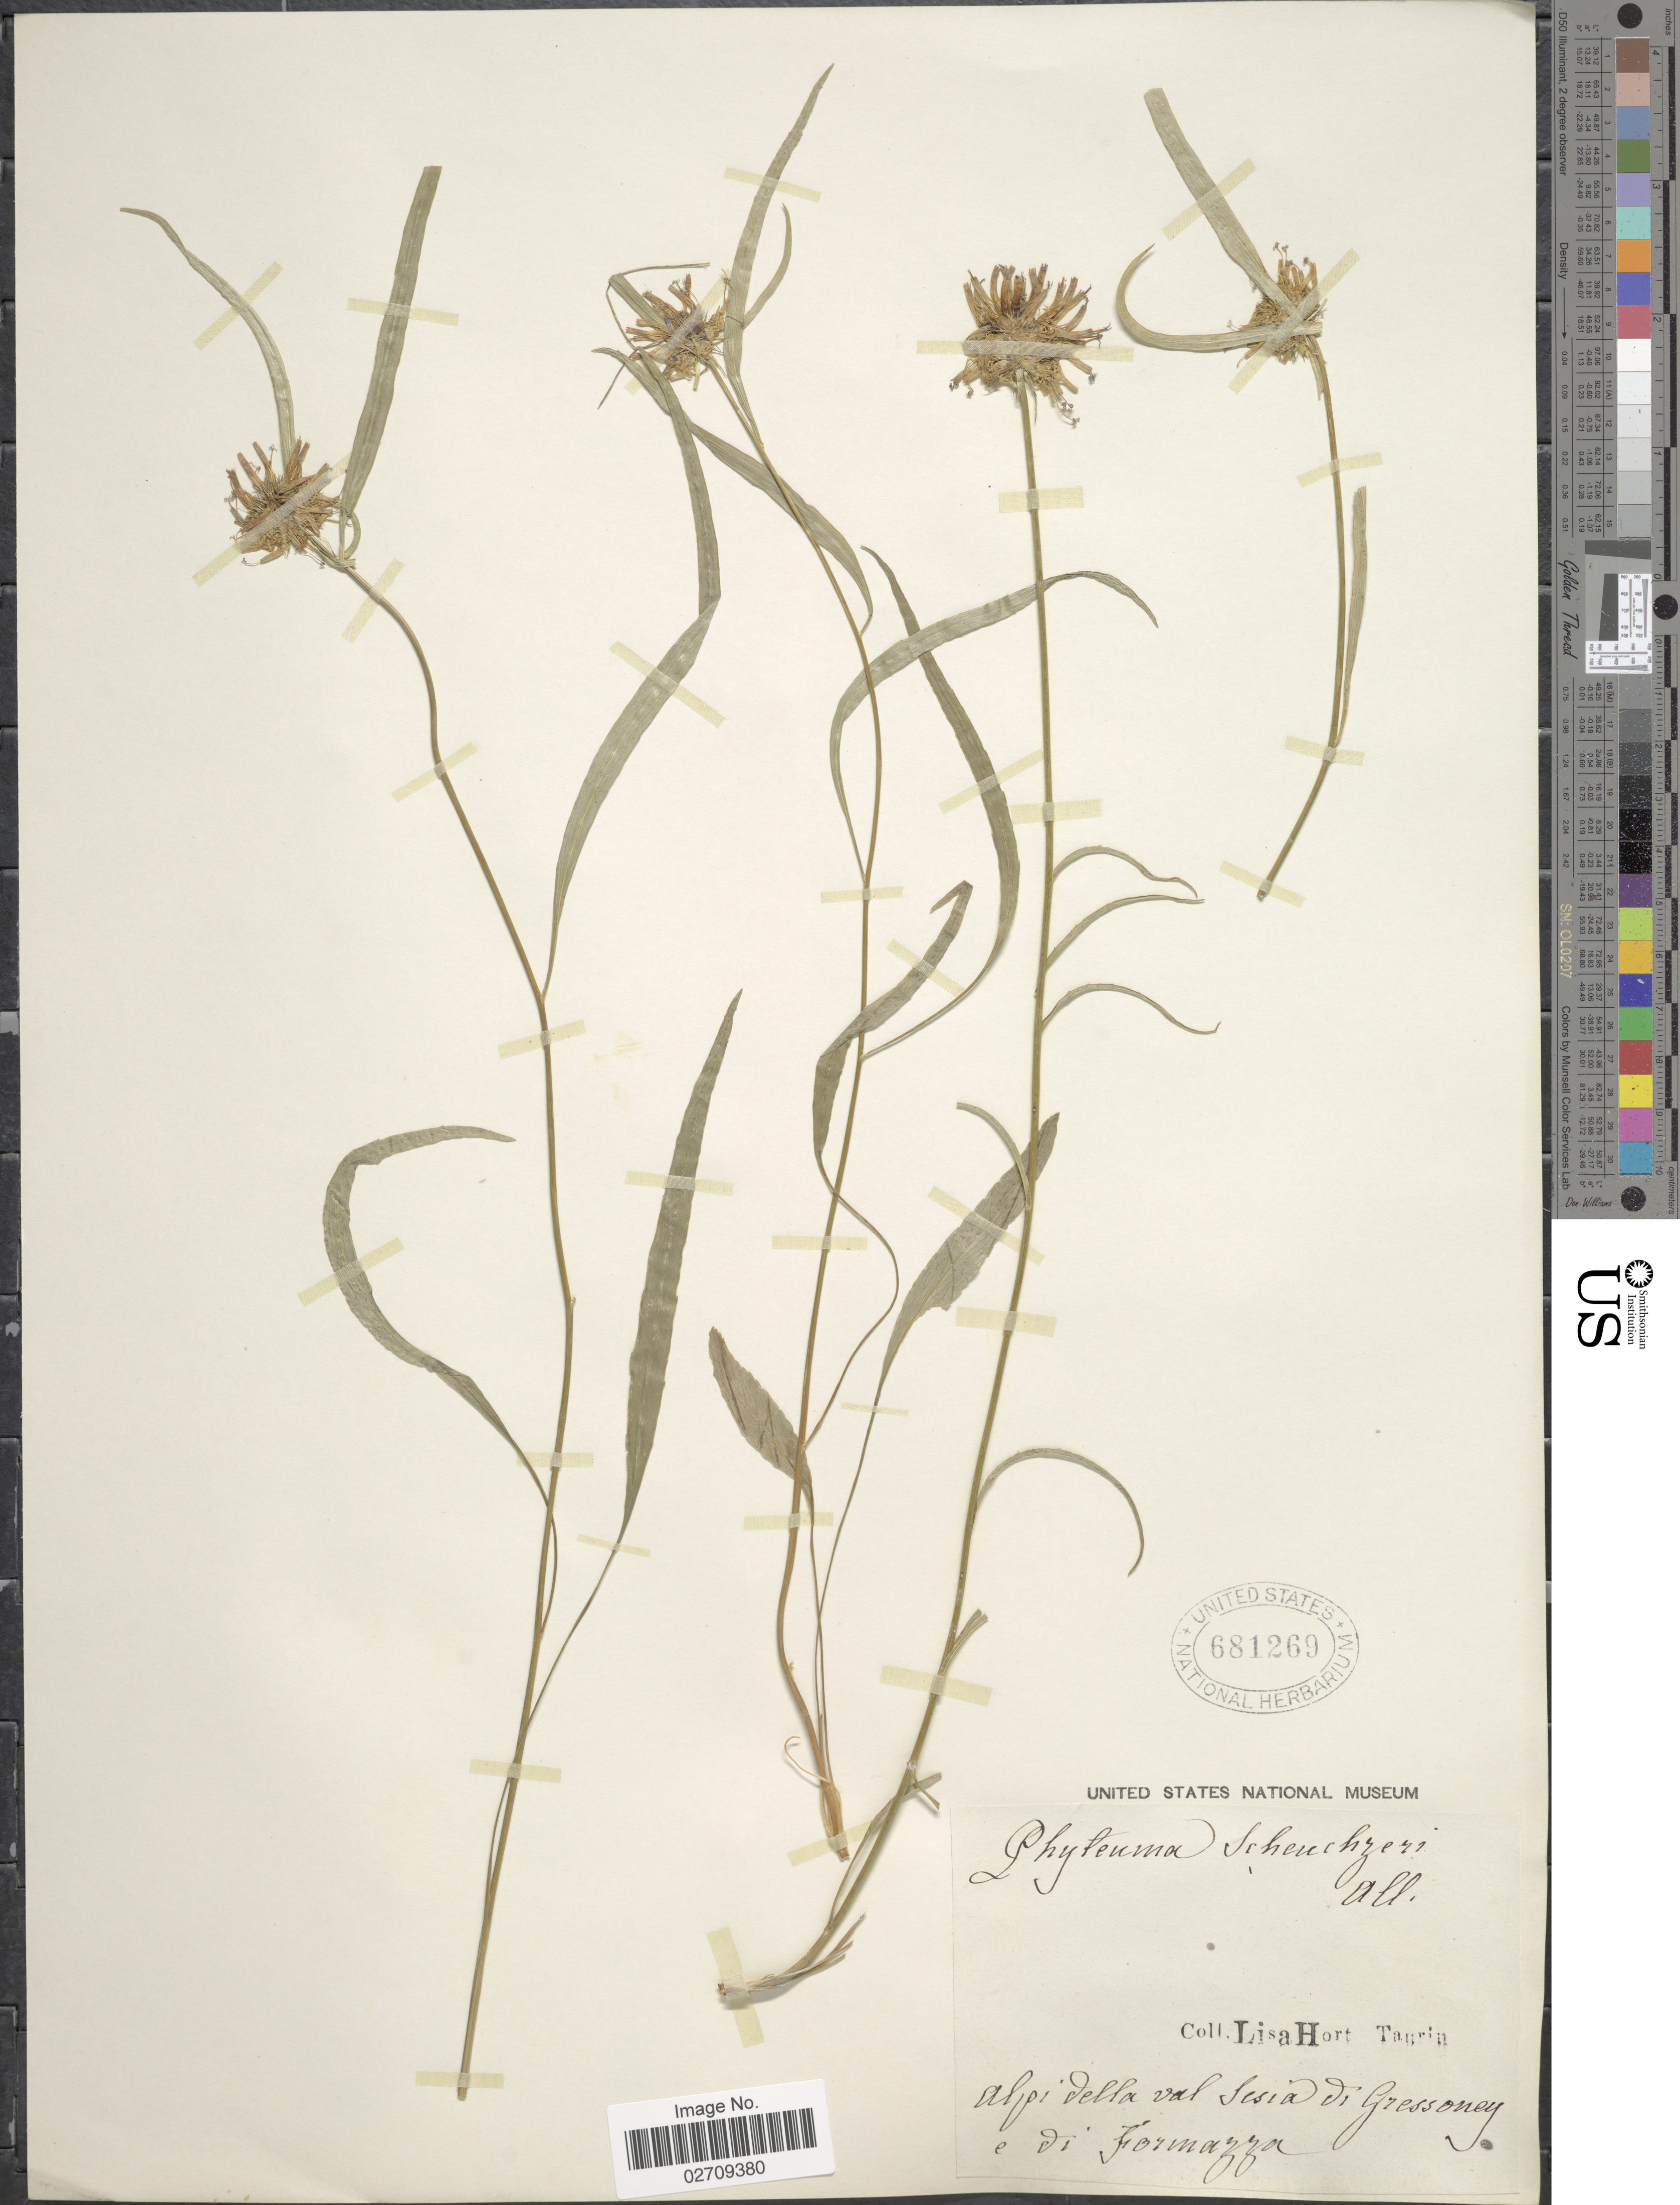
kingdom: Plantae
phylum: Tracheophyta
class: Magnoliopsida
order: Asterales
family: Campanulaceae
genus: Phyteuma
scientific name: Phyteuma scheuchzeri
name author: All.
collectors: L. Hort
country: Italy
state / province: Piedmont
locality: Alpi della Valsesia di Gressoney e di Formozza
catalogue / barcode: US 681269